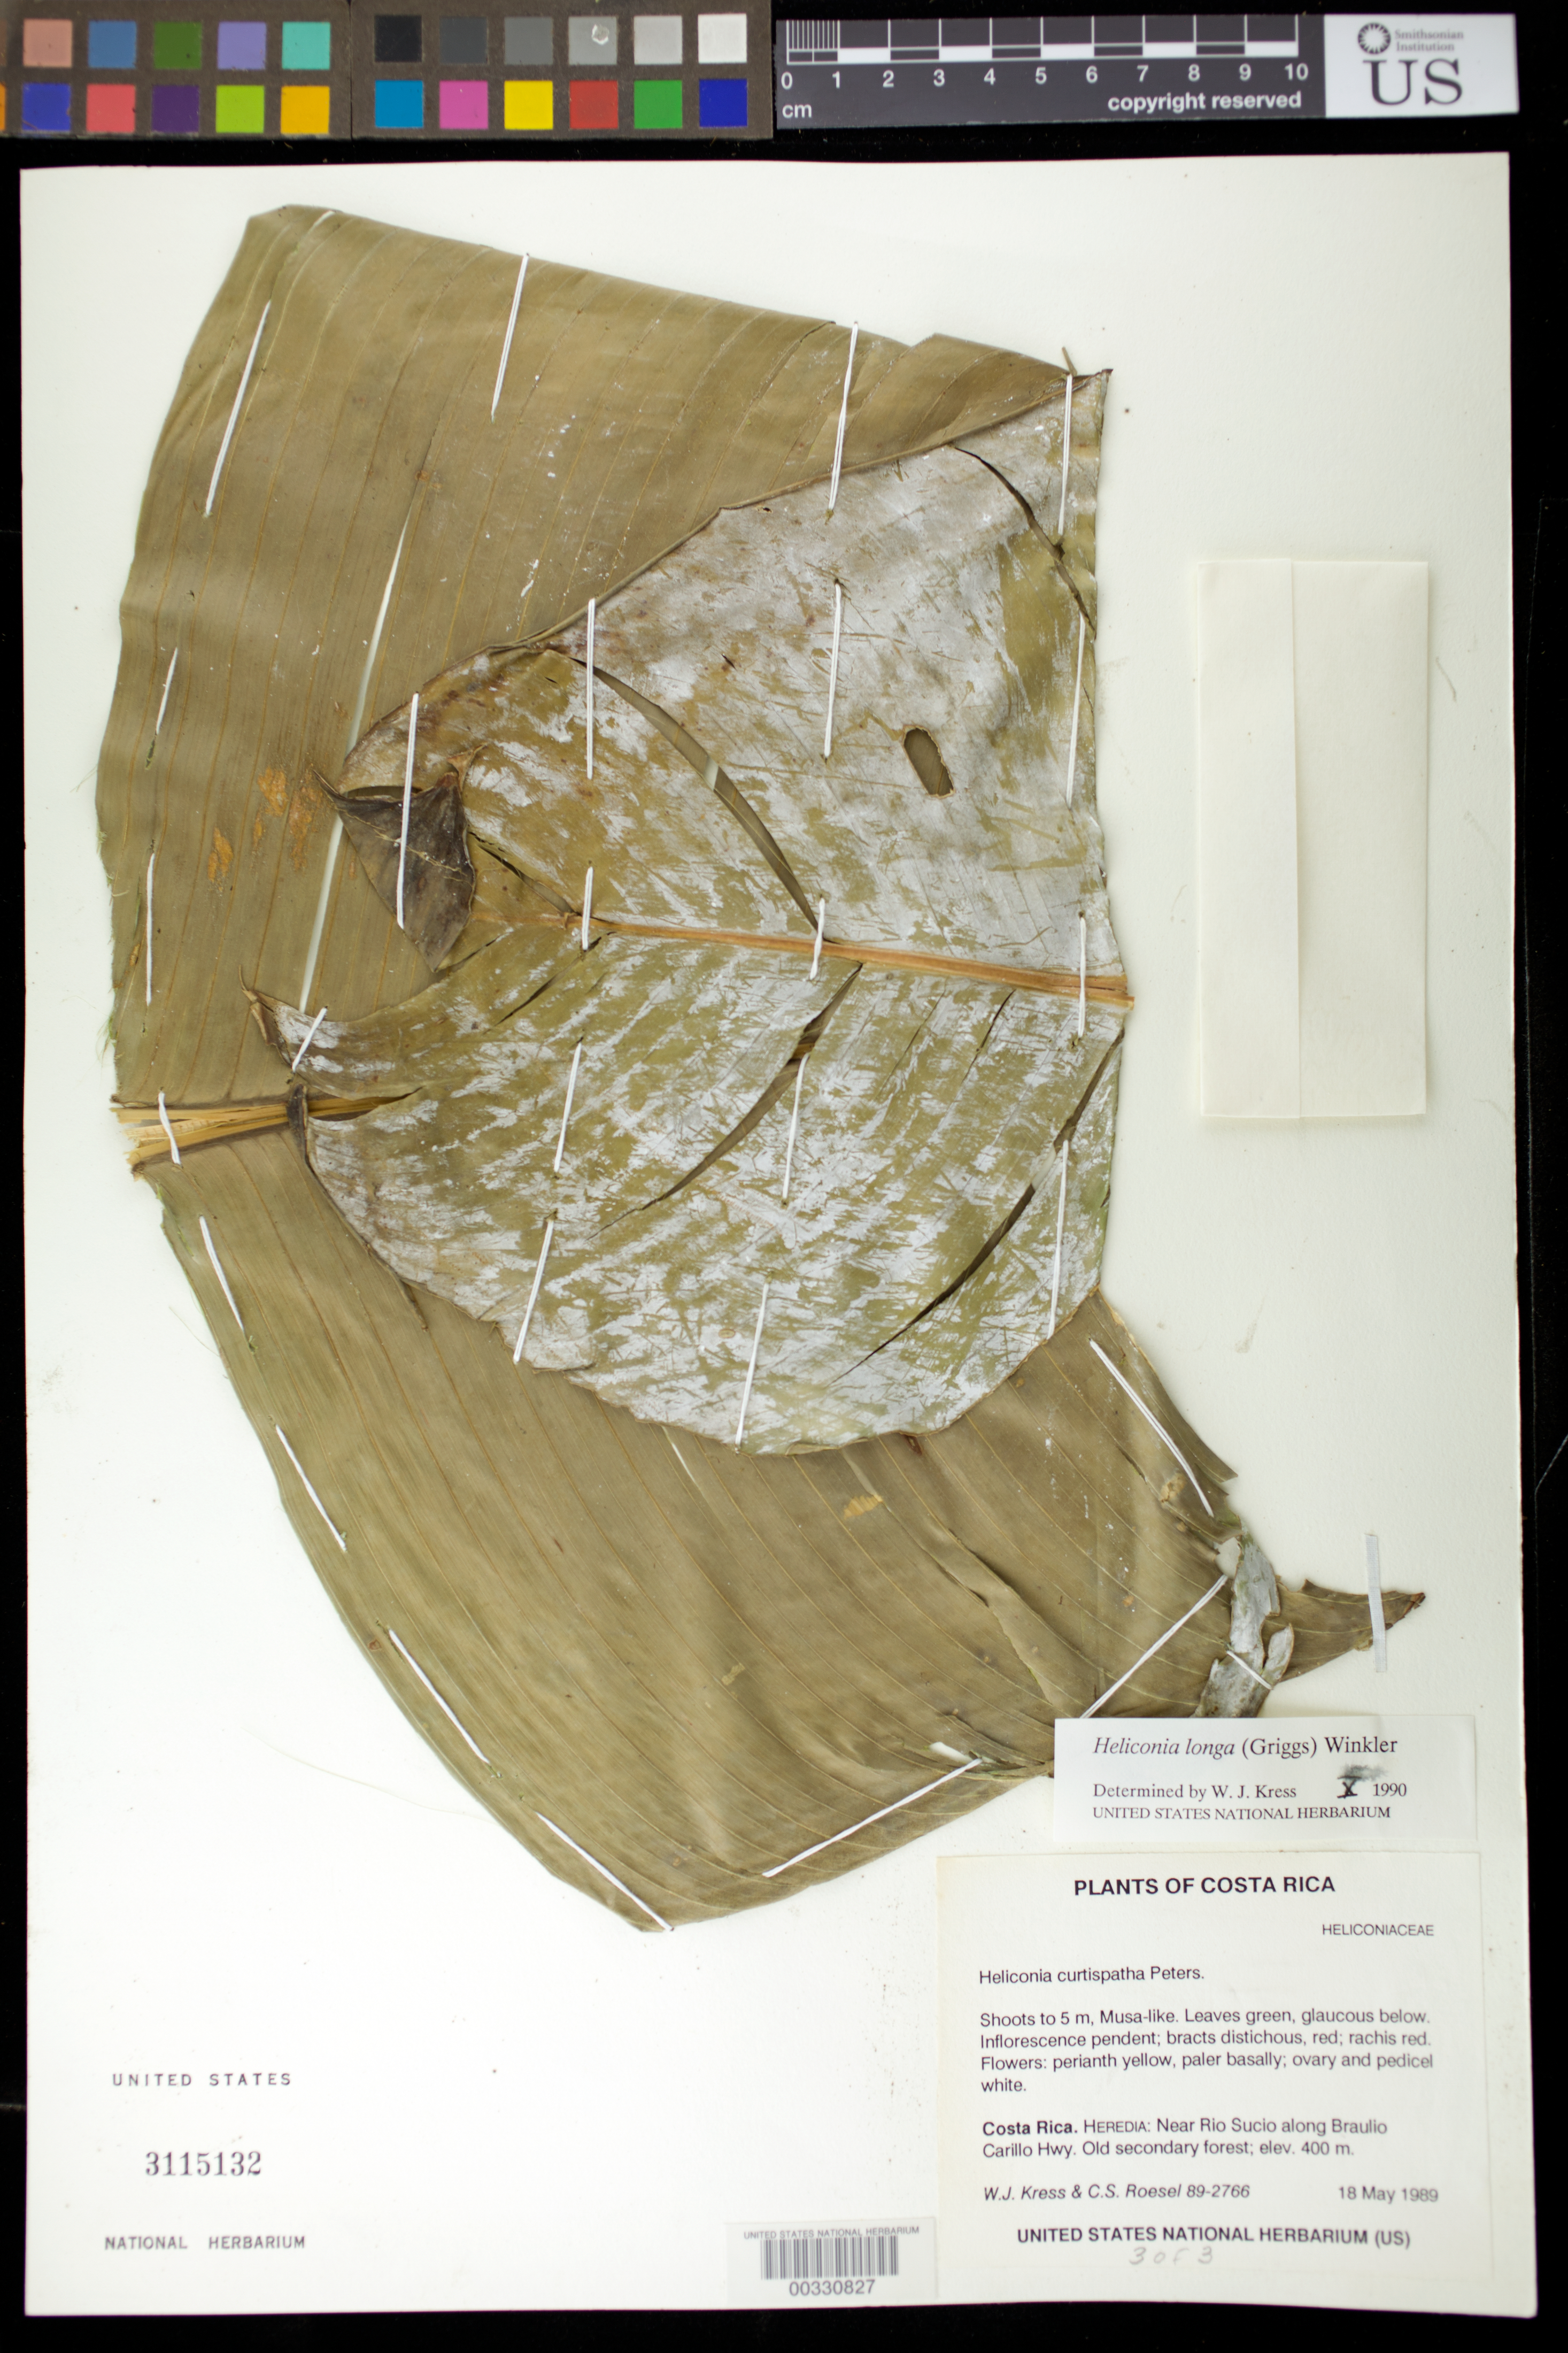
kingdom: Plantae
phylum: Tracheophyta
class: Liliopsida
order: Zingiberales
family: Heliconiaceae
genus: Heliconia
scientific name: Heliconia longa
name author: (R.F. Griggs) H.J.P. Winkl.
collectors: W. J. Kress & C. S. Roesel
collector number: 89-2766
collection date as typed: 18 May 1989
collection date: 1989-05-18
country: Costa Rica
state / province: Heredia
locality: Near rio sucio along braulio carillo hwy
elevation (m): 400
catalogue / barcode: US 3115132